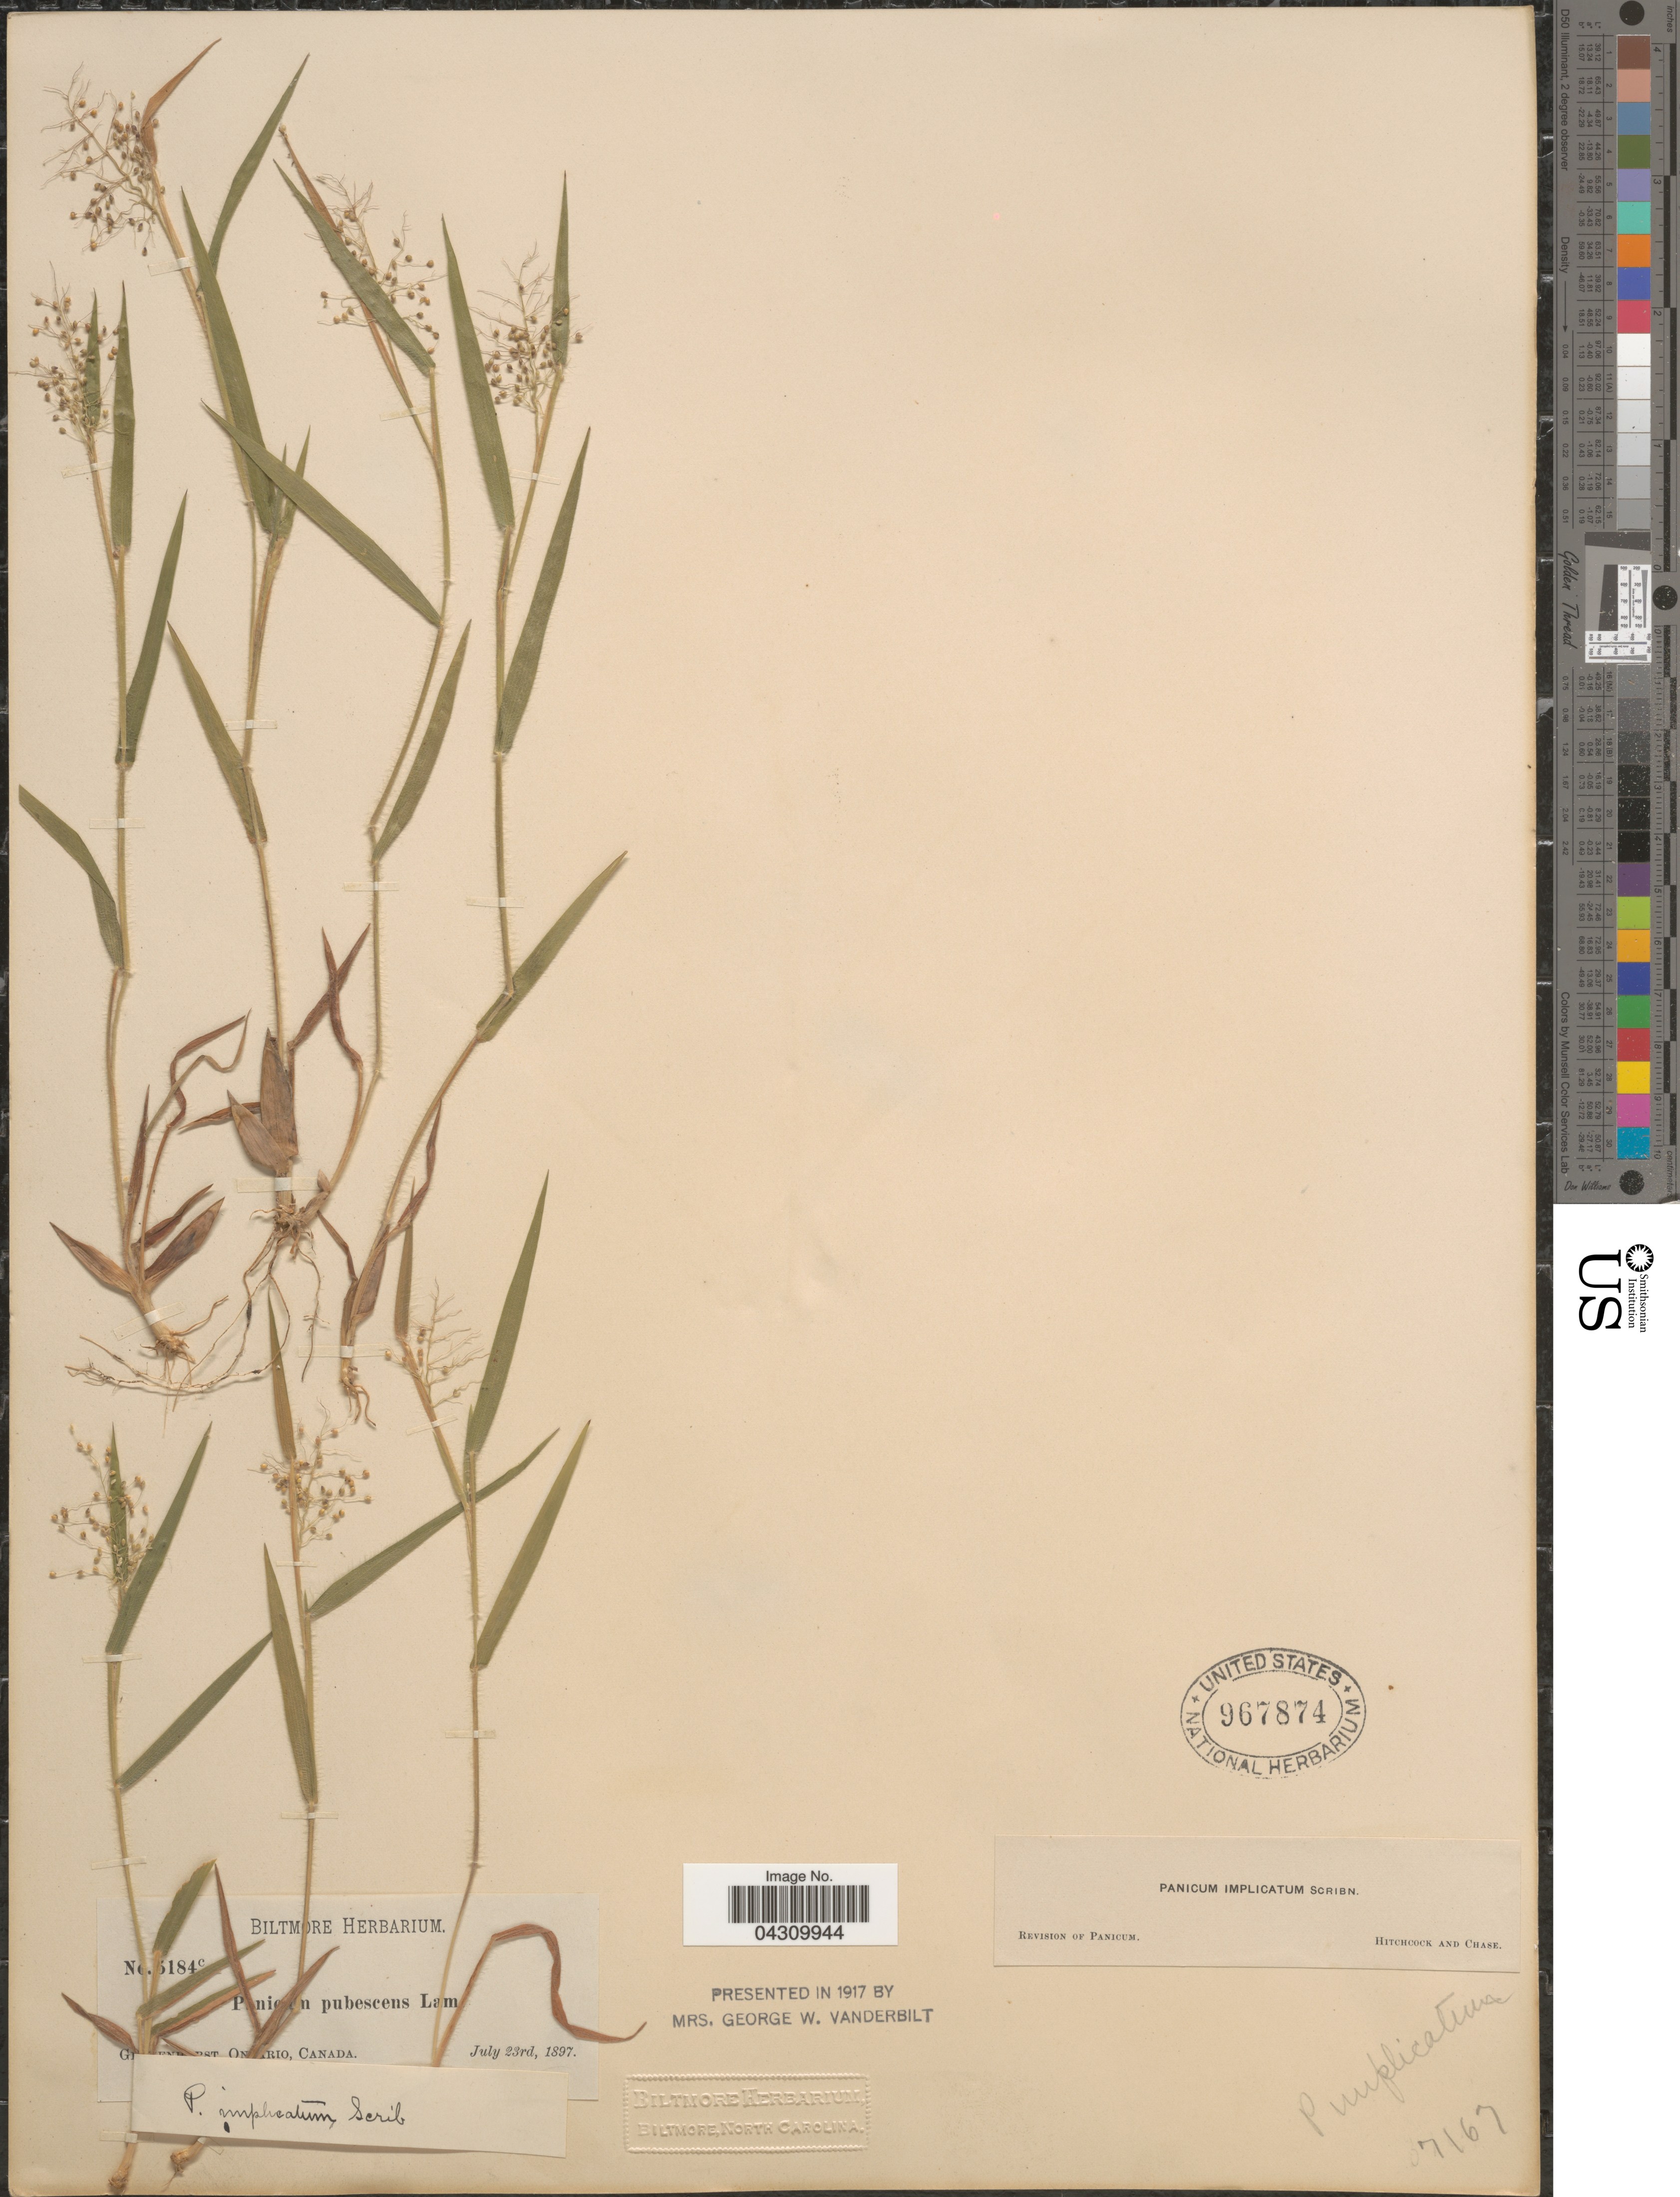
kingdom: Plantae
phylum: Tracheophyta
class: Liliopsida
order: Poales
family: Poaceae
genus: Dichanthelium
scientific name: Dichanthelium acuminatum var. acuminatum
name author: (Sw.) Gould & C.A. Clark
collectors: ex herb. Biltmore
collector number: !184c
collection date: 1897-07-23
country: Canada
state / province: Ontario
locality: Gravenhurst.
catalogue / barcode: US 967874